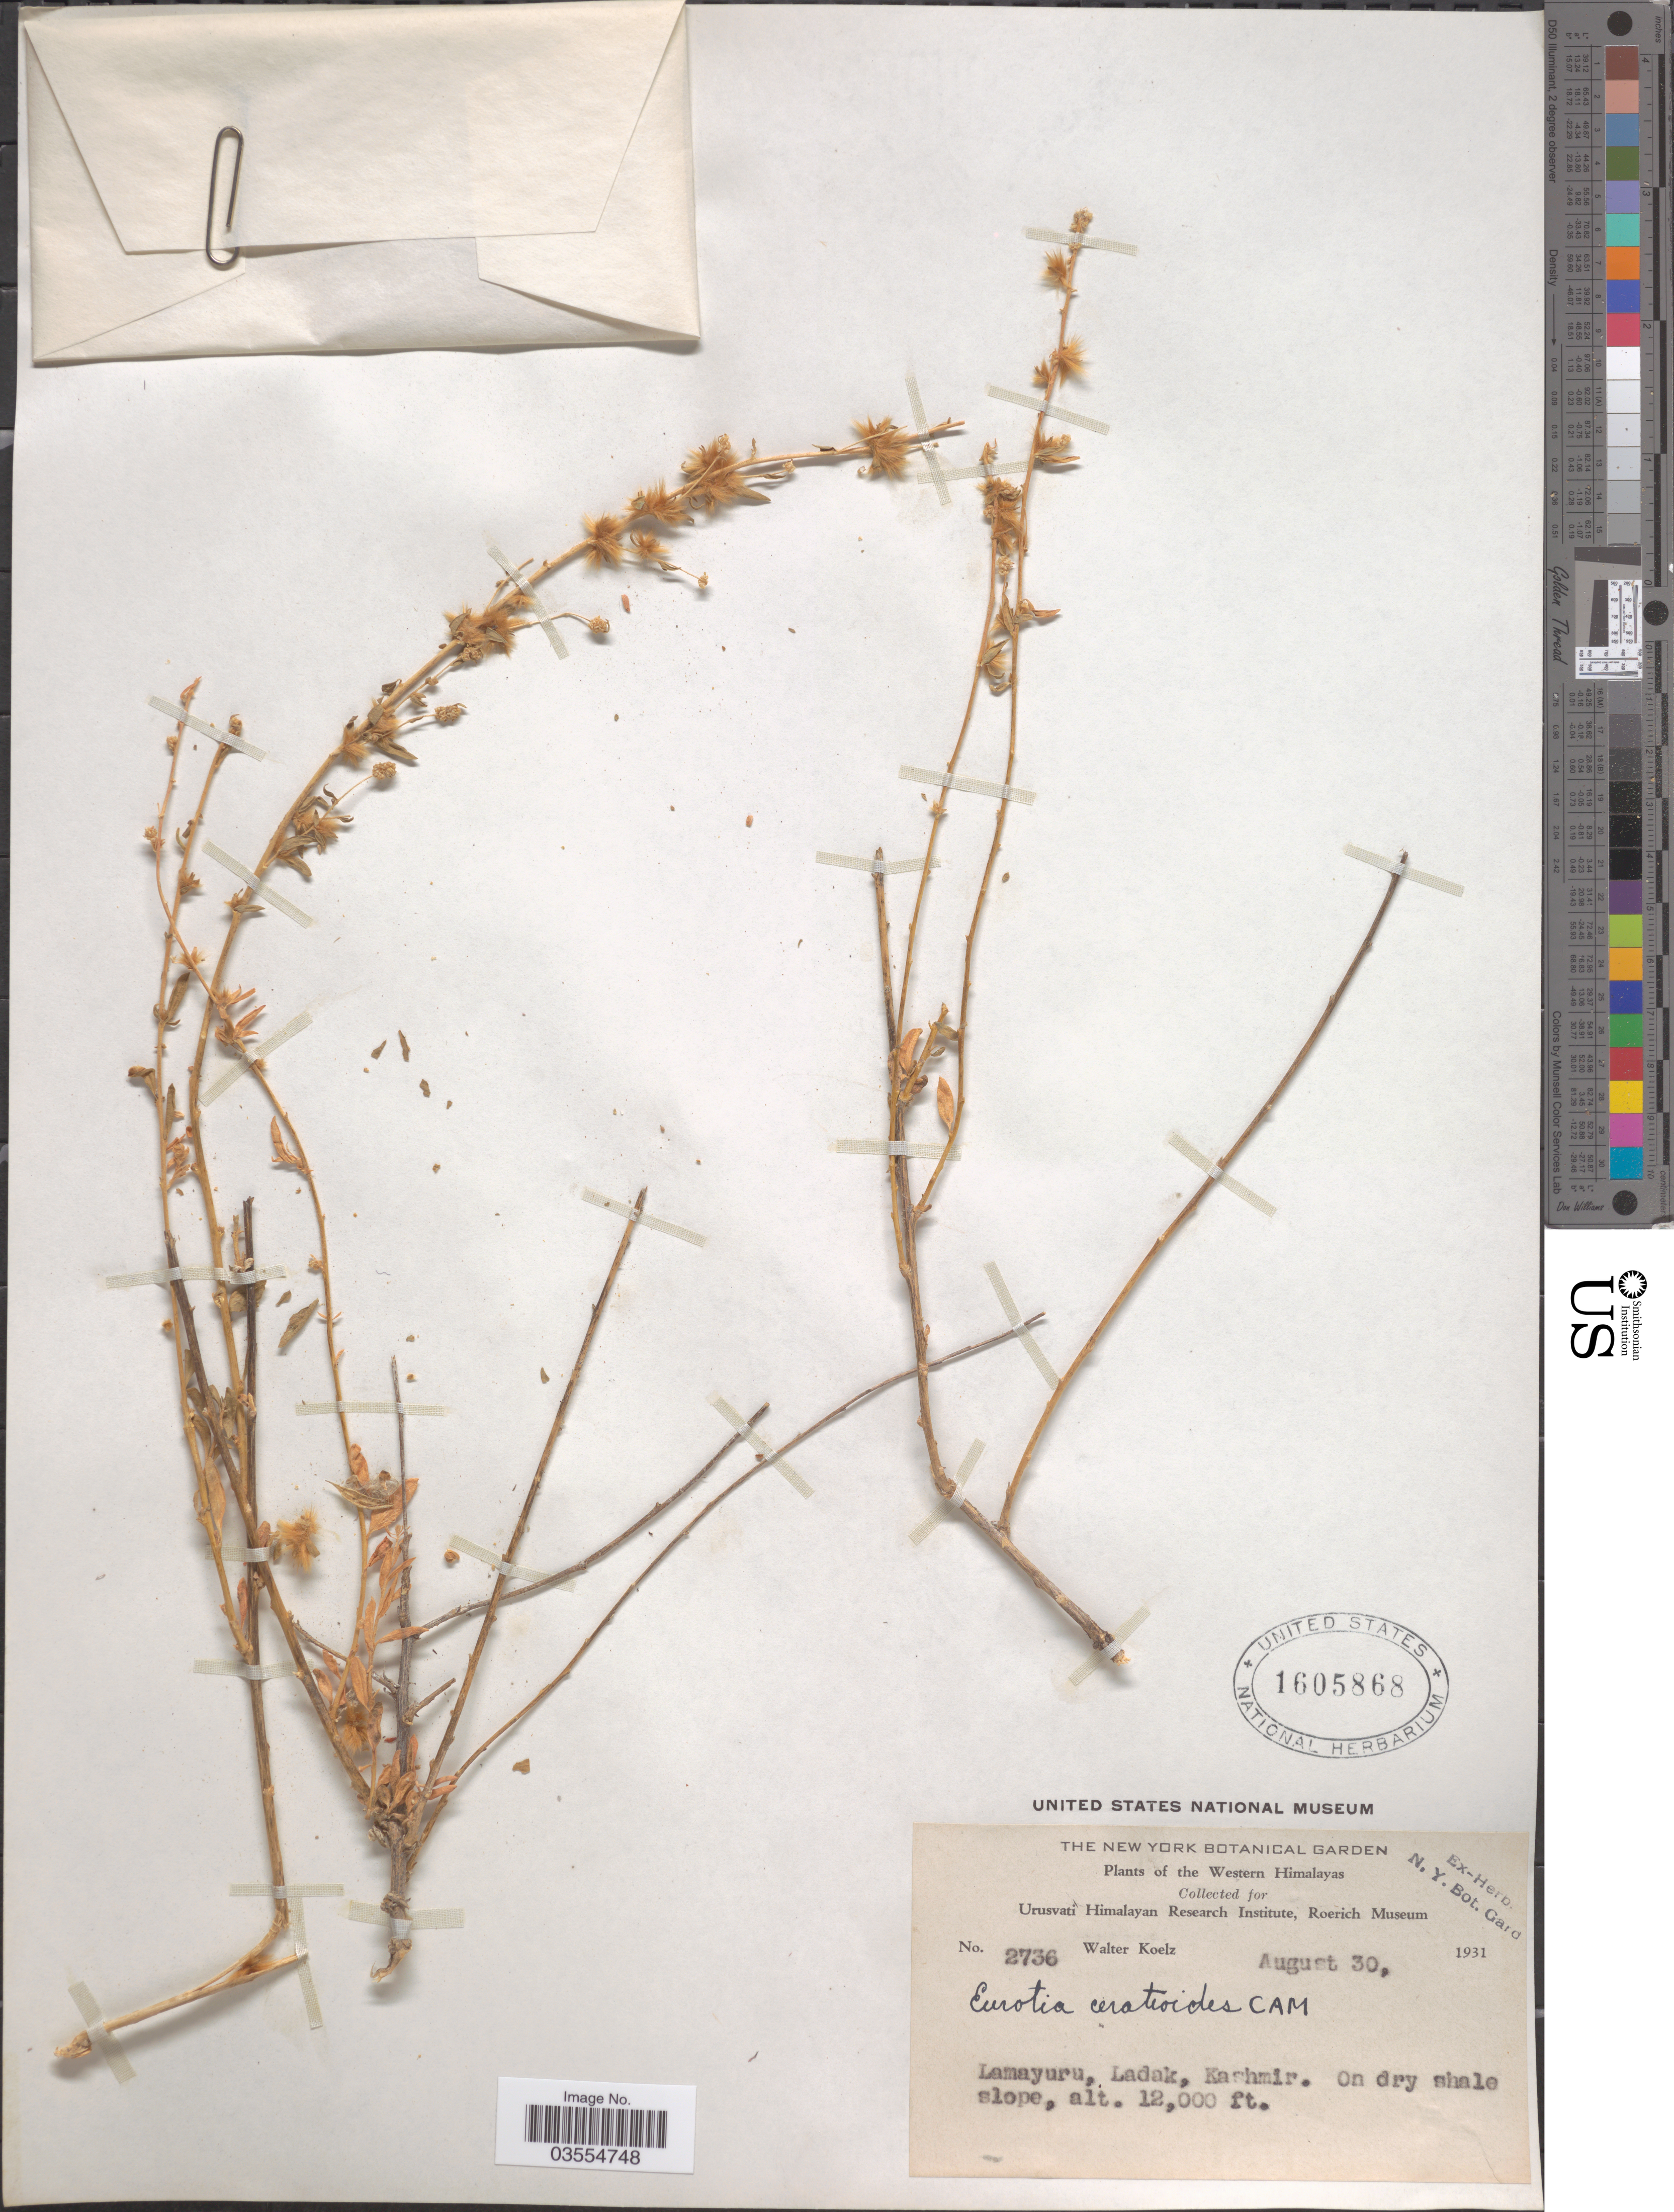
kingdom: Plantae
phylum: Tracheophyta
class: Magnoliopsida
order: Caryophyllales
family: Amaranthaceae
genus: Krascheninnikovia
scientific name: Krascheninnikovia ceratoides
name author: (L.) Gueldenst.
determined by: U.S. National Herbarium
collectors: W. N. Koelz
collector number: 2736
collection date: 1931-08-30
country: India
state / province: Ladakh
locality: Western Himalayas. Lamayuru, Ladak, Kashmir.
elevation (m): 3658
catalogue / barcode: US 1605868